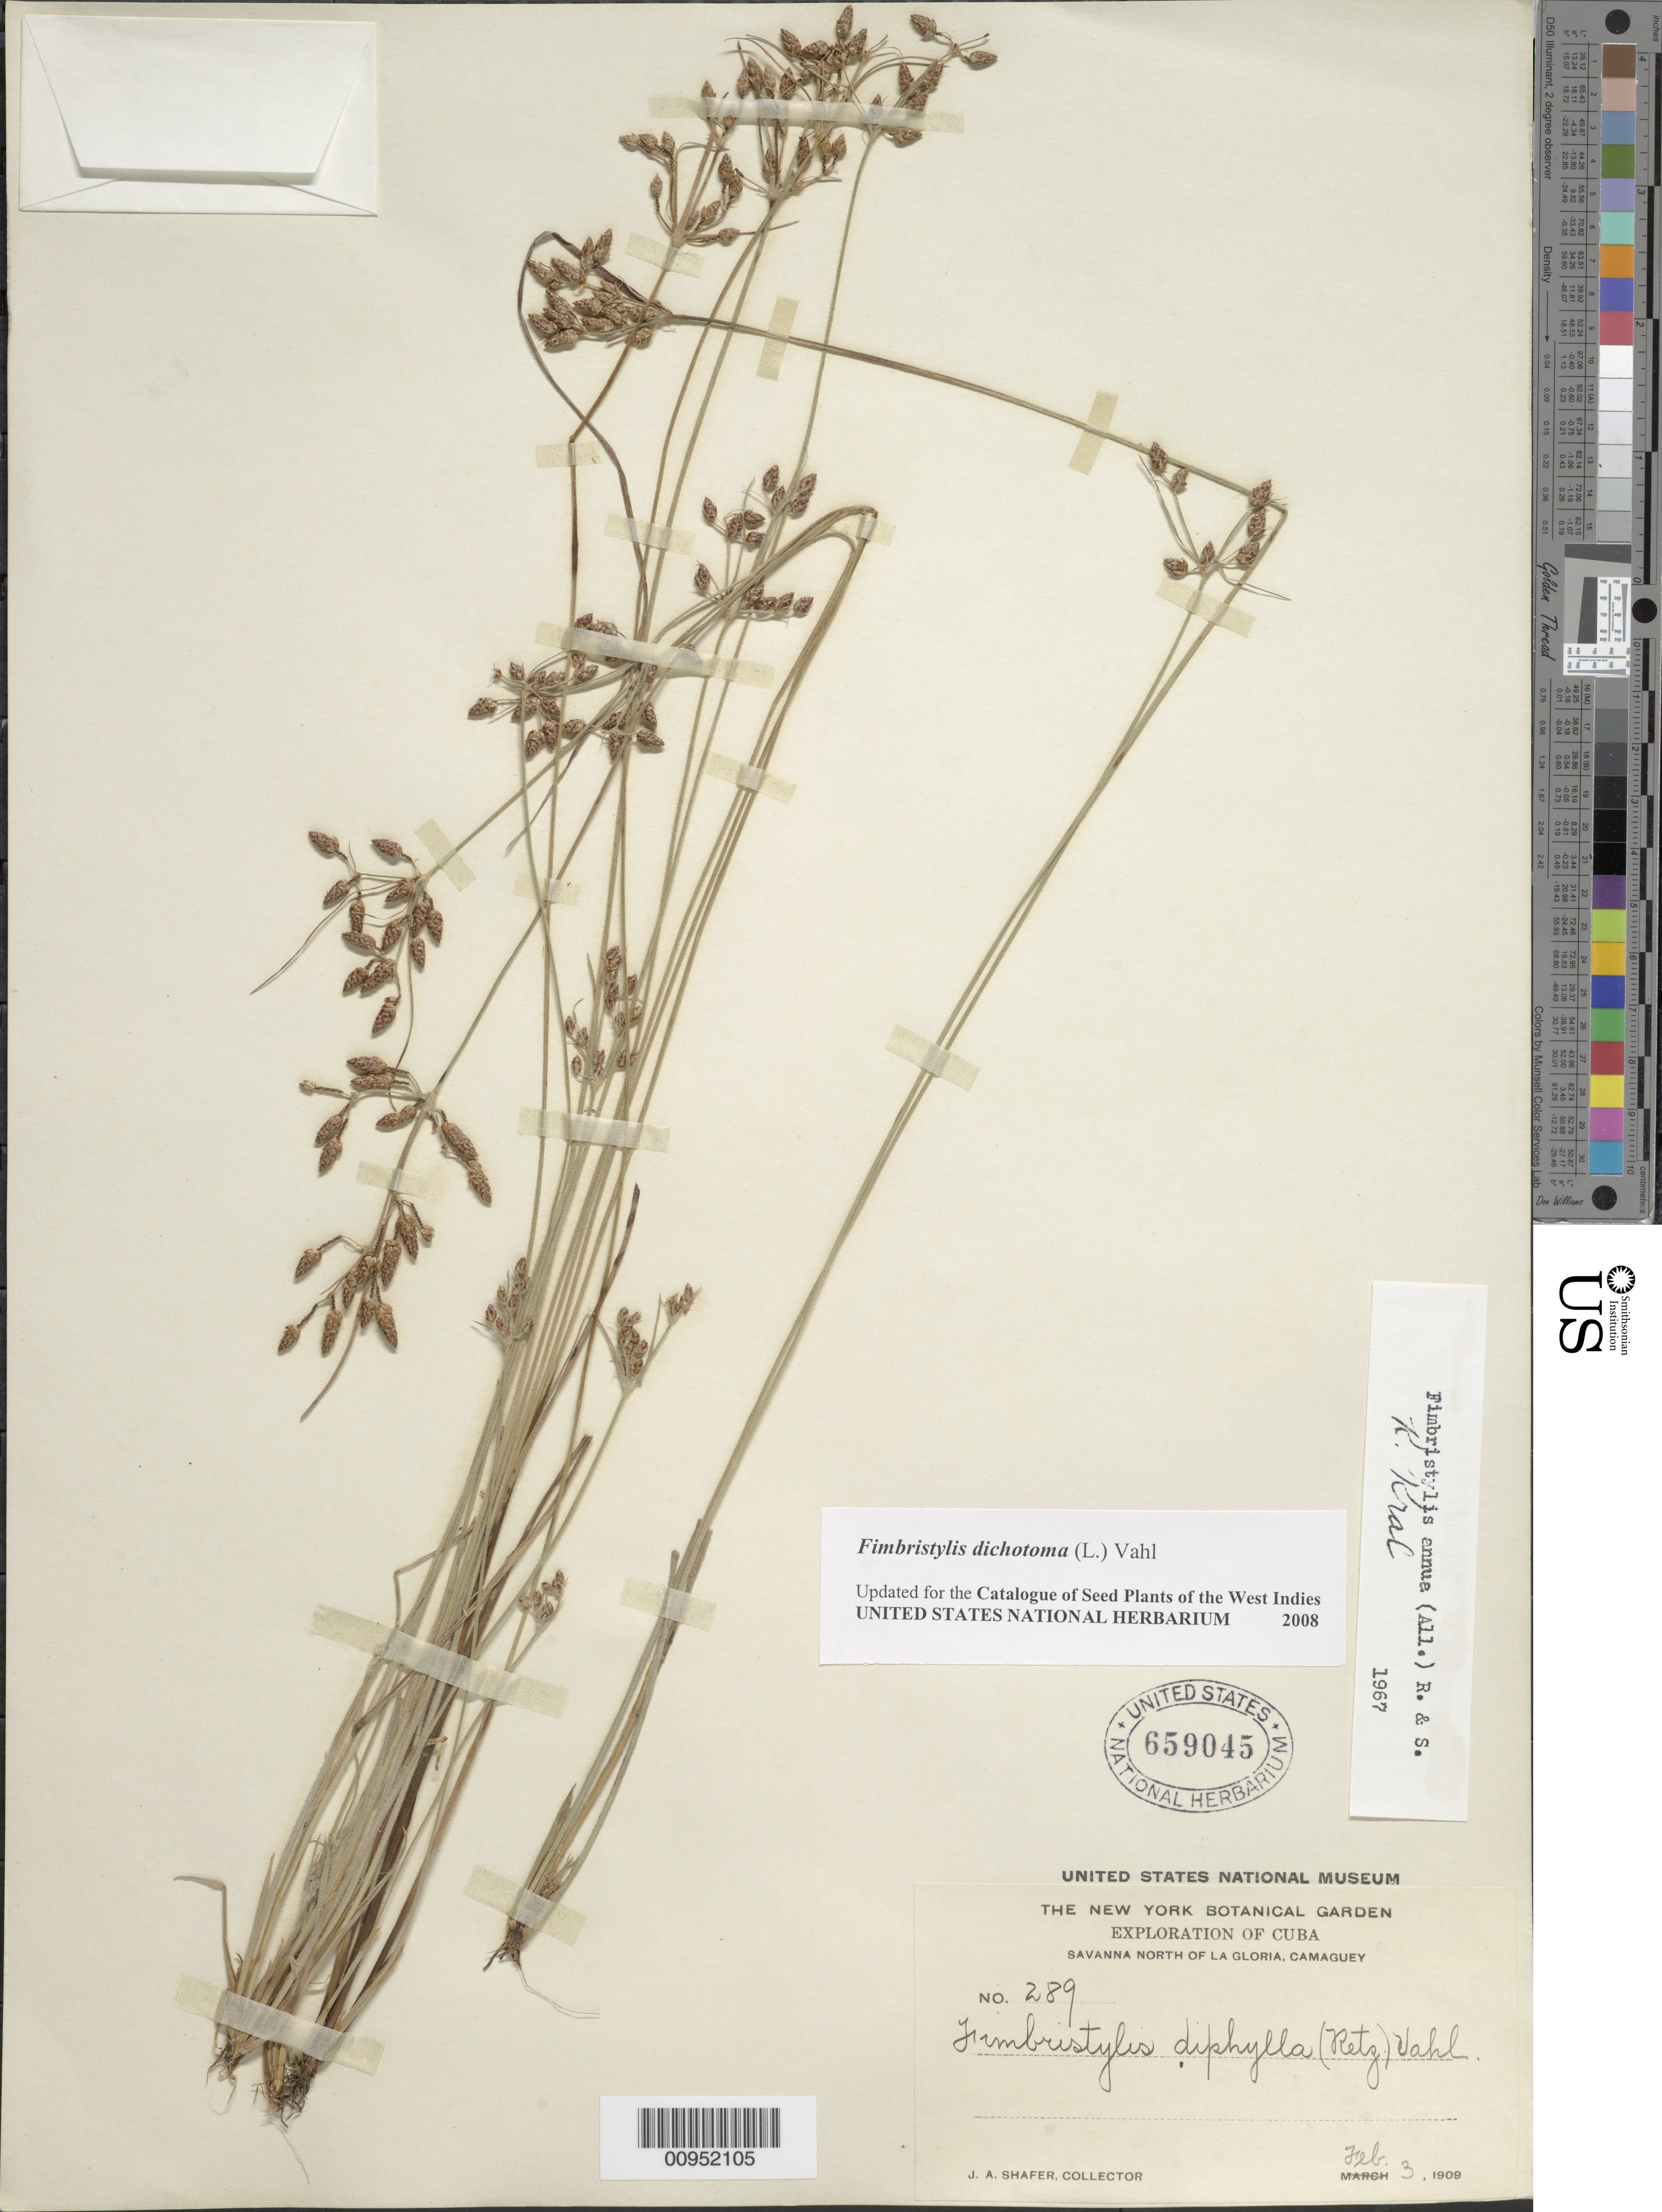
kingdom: Plantae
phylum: Tracheophyta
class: Liliopsida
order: Poales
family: Cyperaceae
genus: Fimbristylis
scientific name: Fimbristylis dichotoma subsp. dichotoma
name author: (L.) Vahl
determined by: Strong, M. T., (US), Smithsonian Institution - National Museum of Natural History (UNITED STATES)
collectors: J. A. Shafer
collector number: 289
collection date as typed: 03 Feb 1909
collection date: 1909-02-03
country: Cuba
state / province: Camagüey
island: Cuba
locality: Savanna North of La Gloria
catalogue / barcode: US 659045